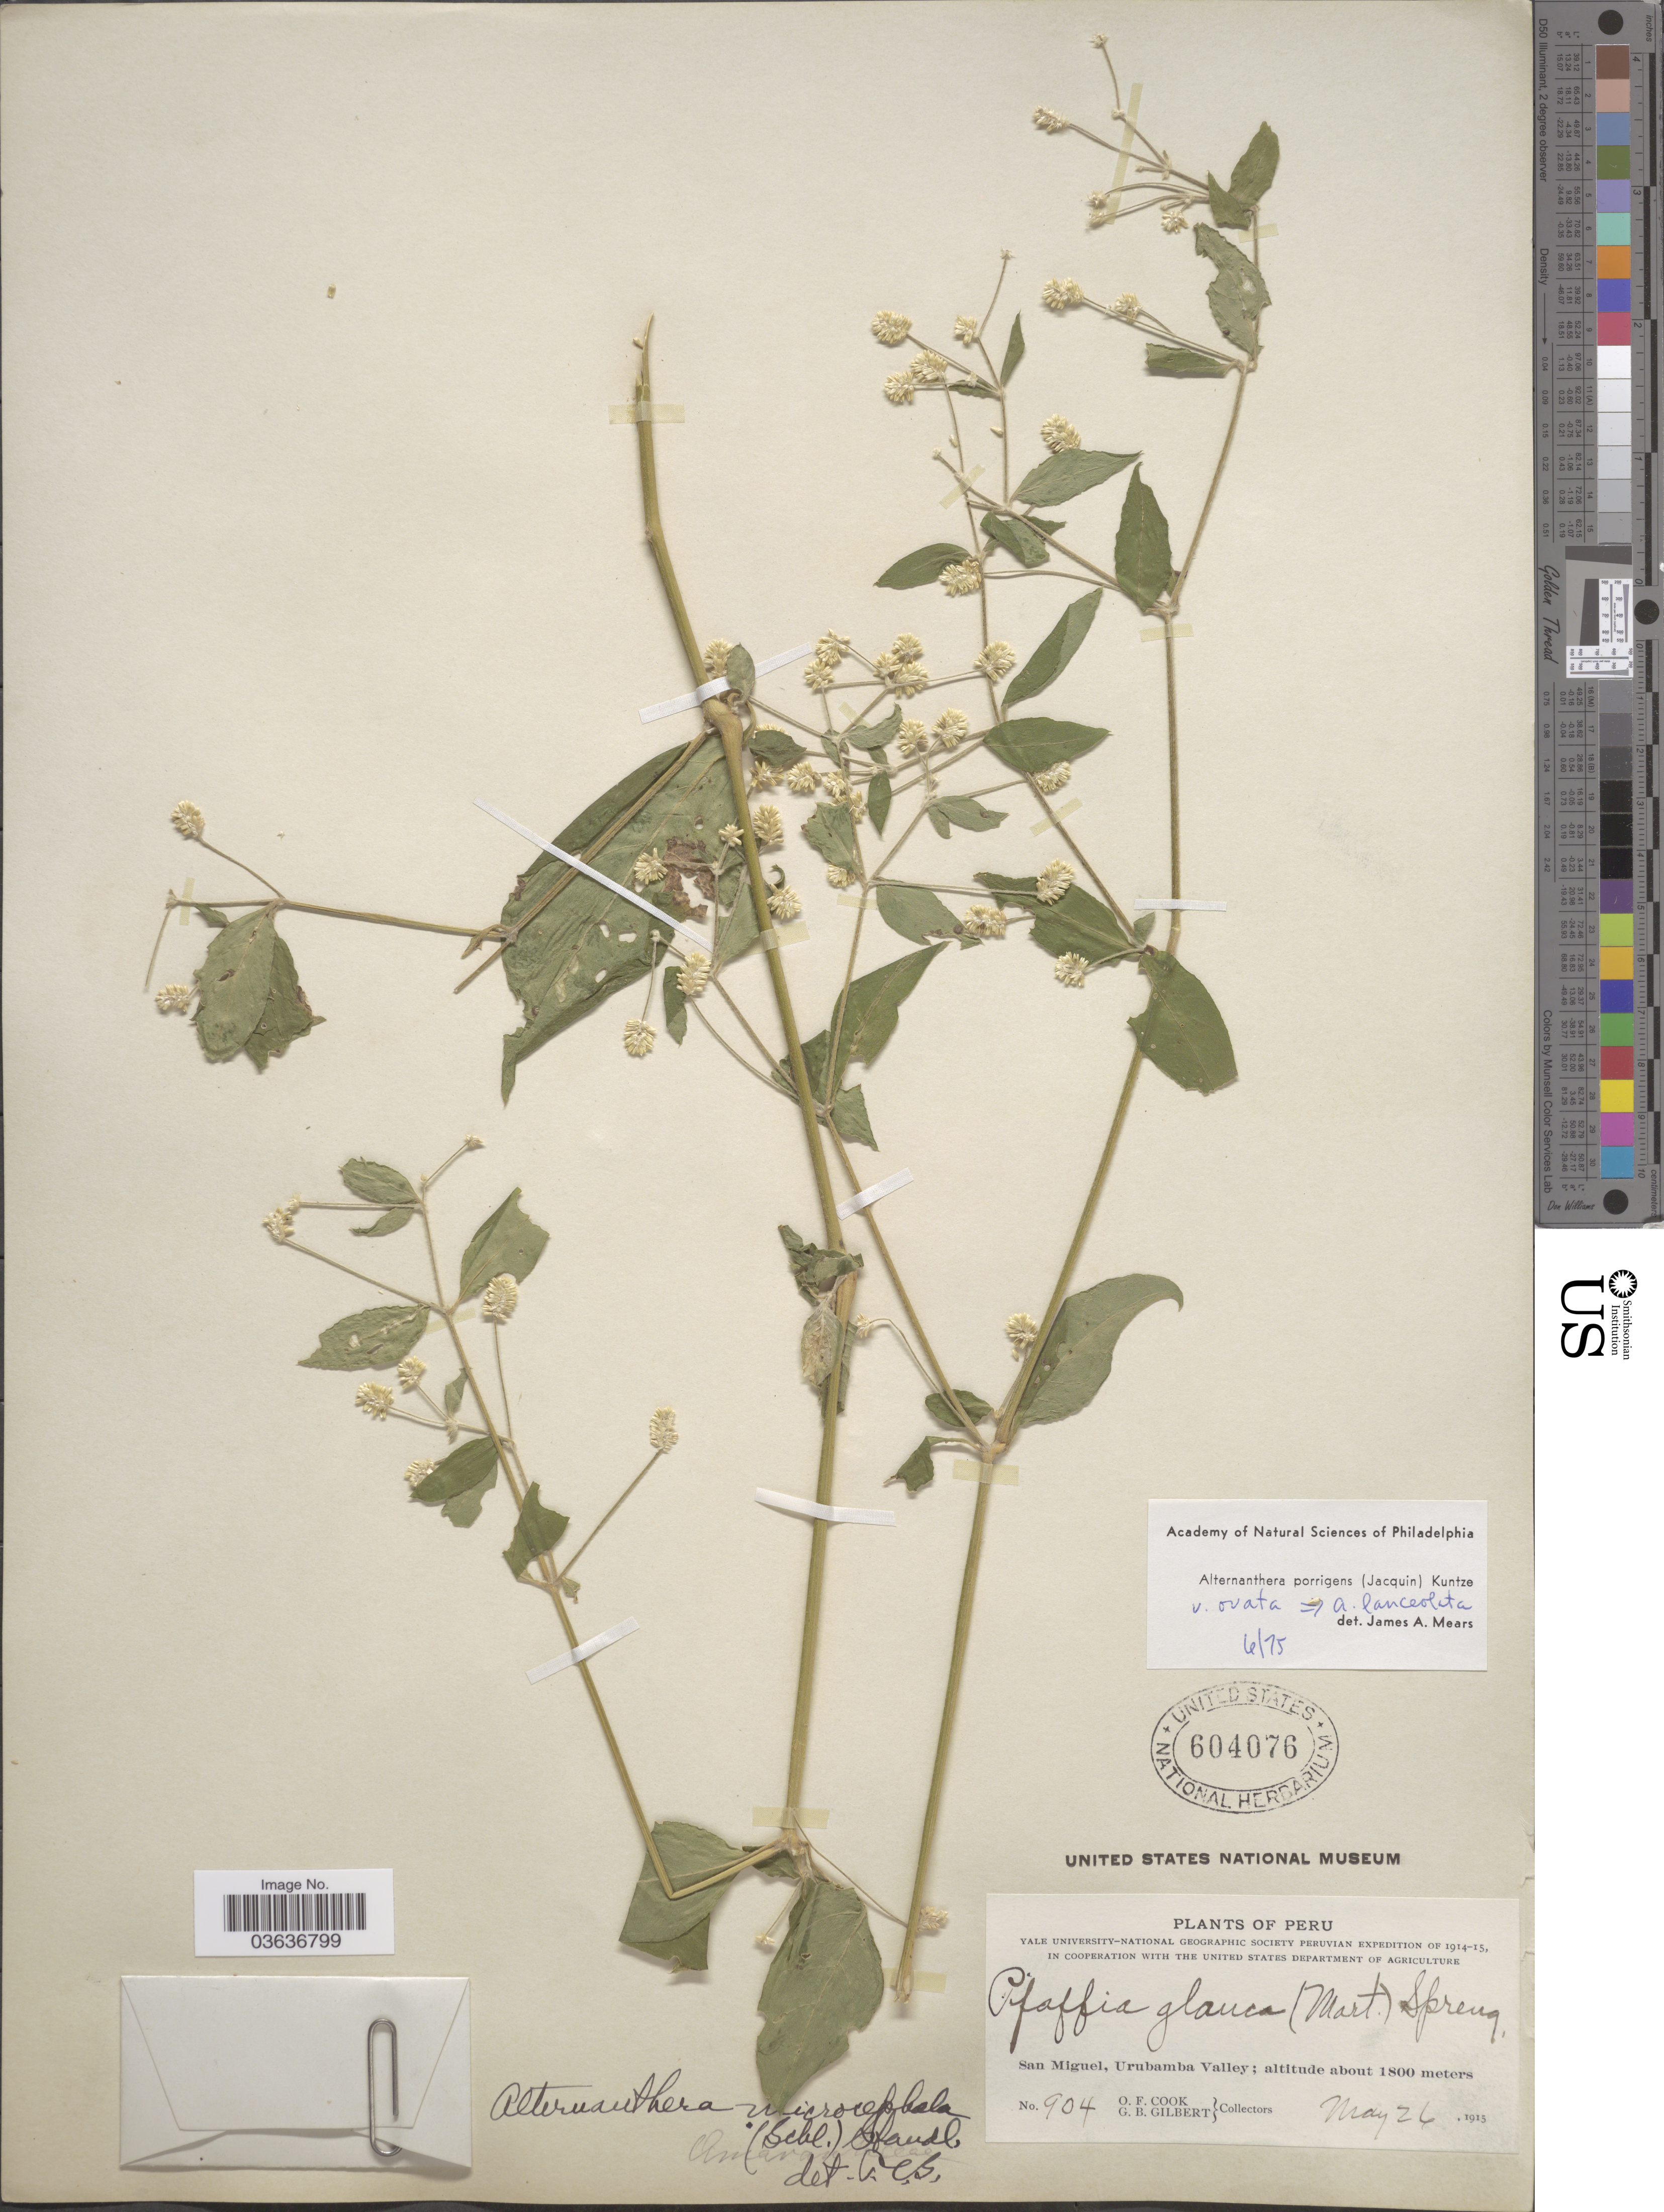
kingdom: Plantae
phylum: Tracheophyta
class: Magnoliopsida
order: Caryophyllales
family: Amaranthaceae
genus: Alternanthera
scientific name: Alternanthera porrigens var. ovata Mears var. nov. ined.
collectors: O. F. Cook & G. B. Gilbert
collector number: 904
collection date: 1915-05-26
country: Peru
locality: San Miguel, Urubamba Valley.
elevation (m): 1800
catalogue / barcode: US 604076